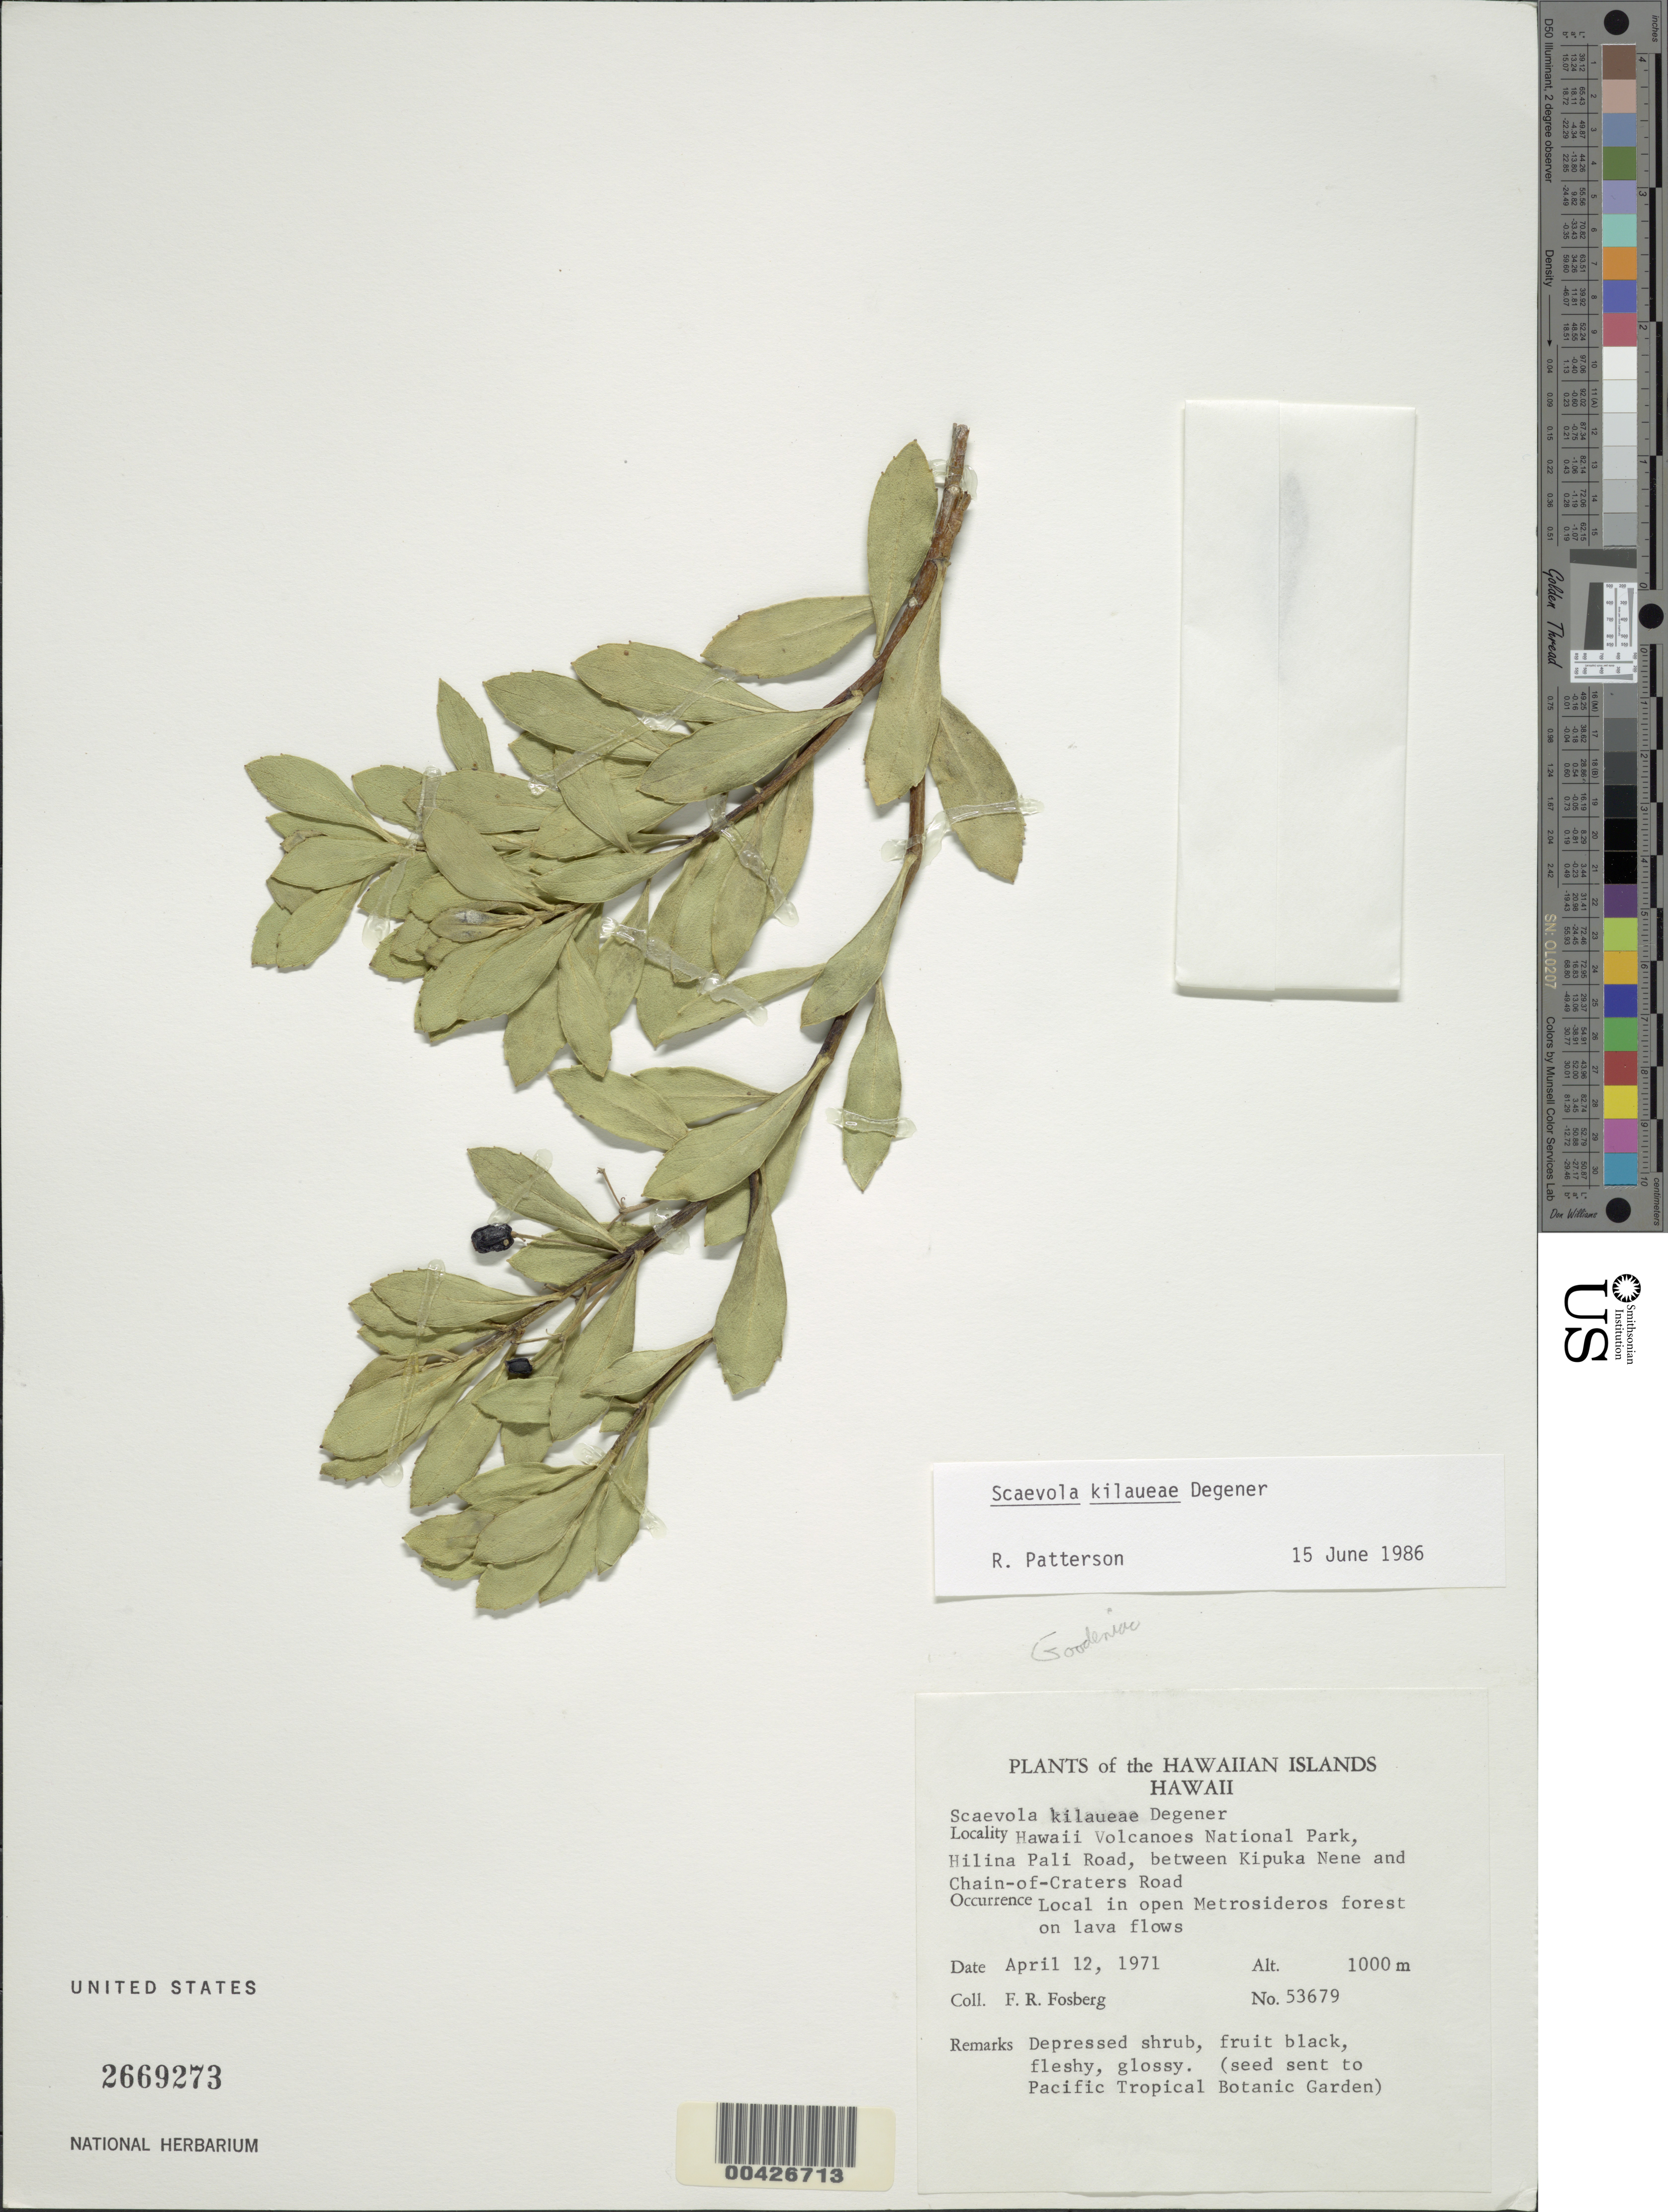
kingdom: Plantae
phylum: Tracheophyta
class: Magnoliopsida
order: Asterales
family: Goodeniaceae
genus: Scaevola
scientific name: Scaevola kilaueae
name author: O. Deg.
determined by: Patterson, R.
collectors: F. R. Fosberg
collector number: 53679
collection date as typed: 12 Apr 1971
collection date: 1971-04-12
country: United States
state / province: Hawaii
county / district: Hawaii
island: Hawaii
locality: Hawaii Volcanoes National park, Hilina Pali Road, between Kipuka Nene and Chain-of-Craters Road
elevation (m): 1000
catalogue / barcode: US 2669273